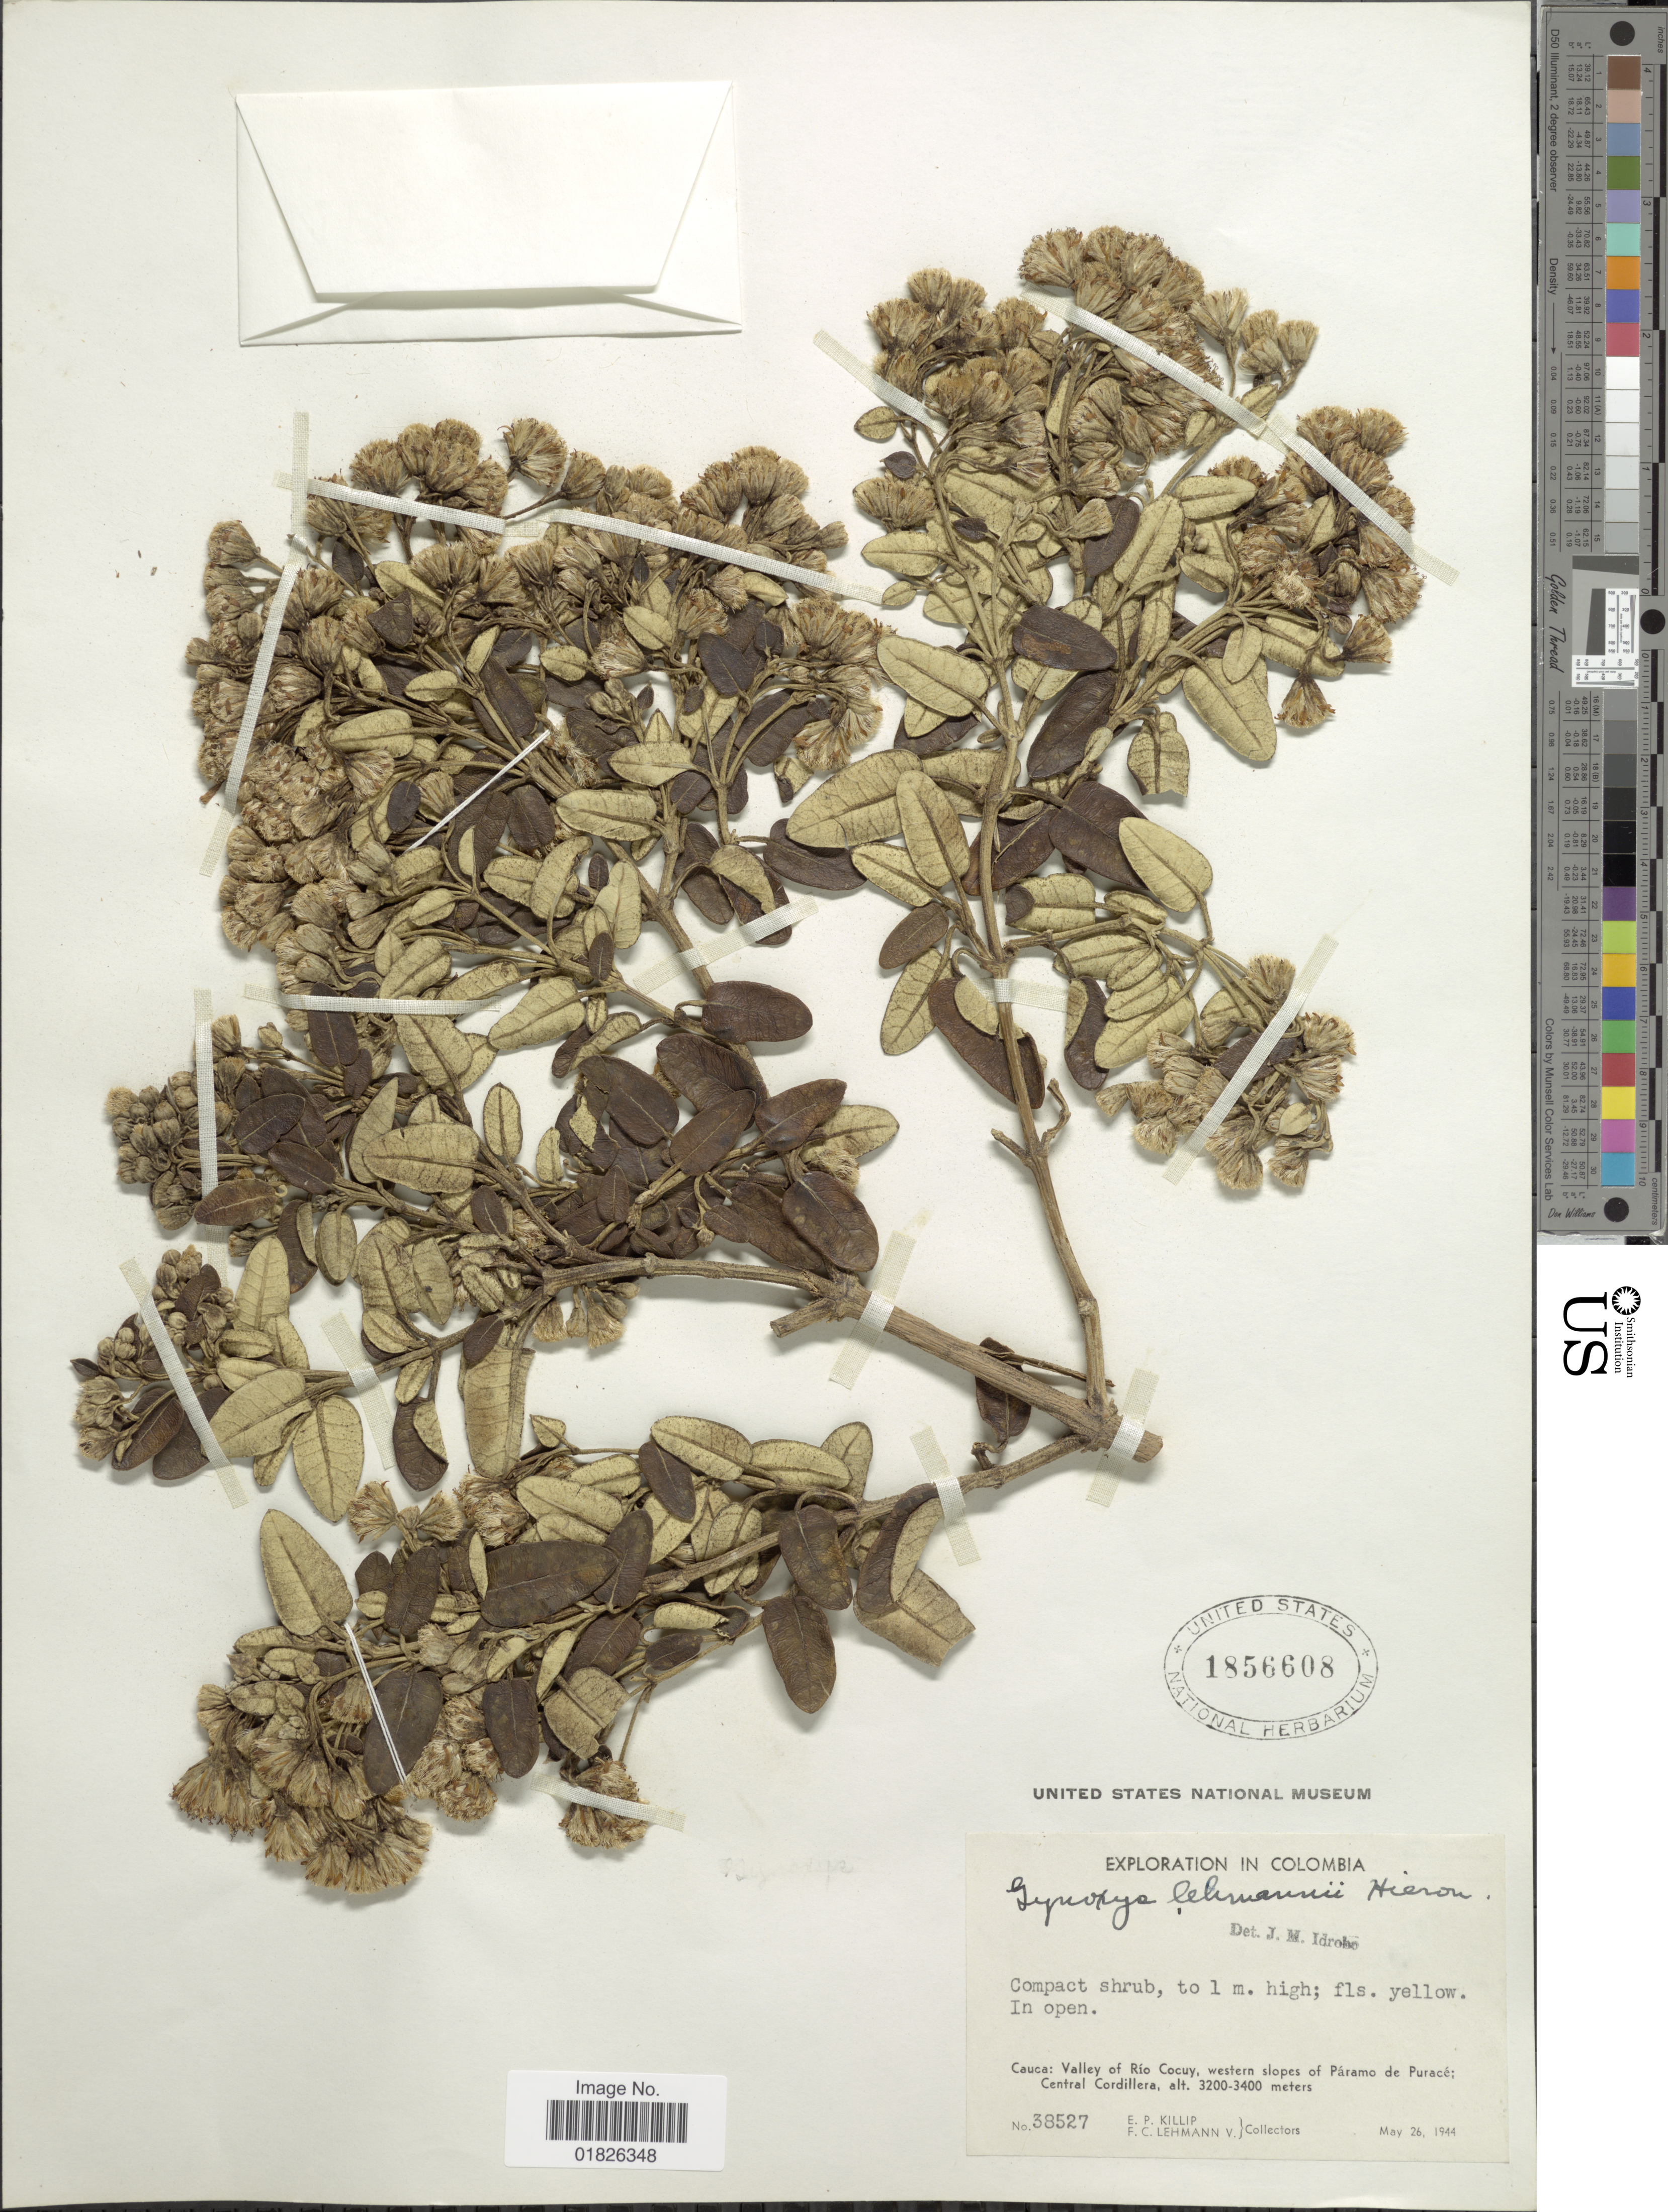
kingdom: Plantae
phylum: Tracheophyta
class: Magnoliopsida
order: Asterales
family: Asteraceae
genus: Gynoxys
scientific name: Gynoxys lehmannii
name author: Hieron.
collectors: E. P. Killip & F. Lehmann v.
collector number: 38527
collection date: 1944-05-26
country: Colombia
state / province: Cauca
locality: Valley of Rio Cocuy, western slopes of Paramo de Purace: Central Cordillera.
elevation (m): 3200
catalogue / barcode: US 1856608